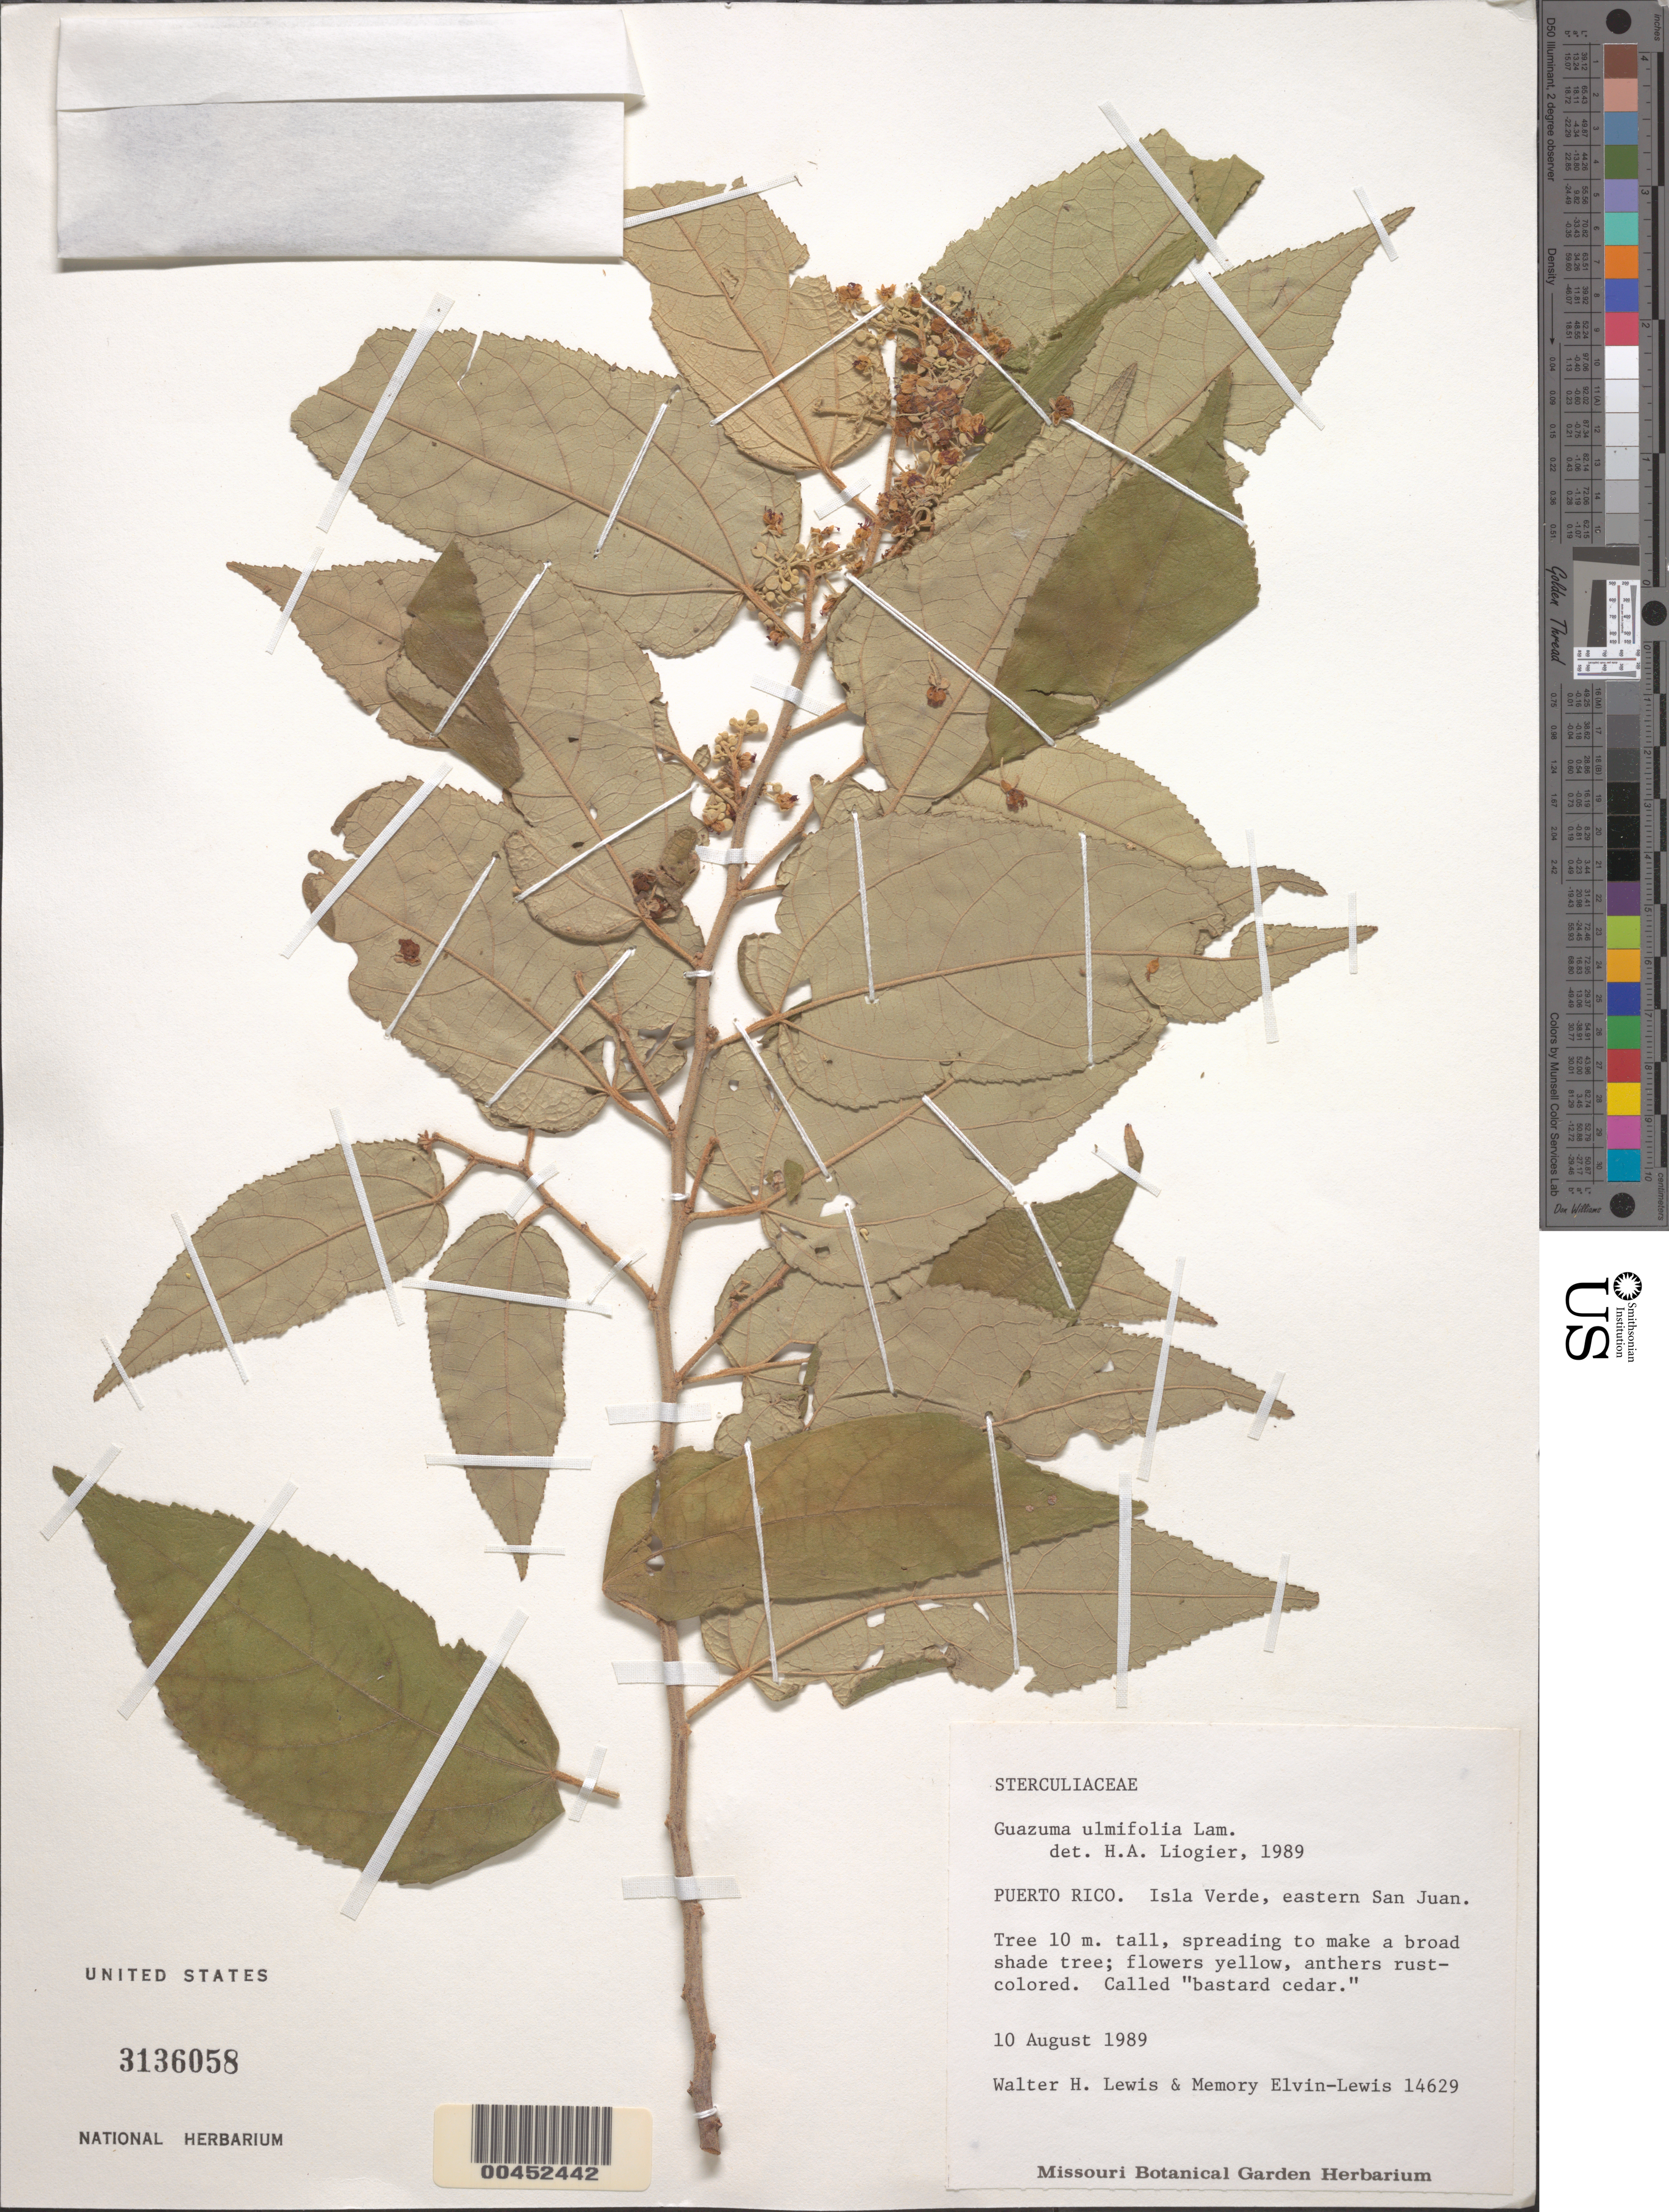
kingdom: Plantae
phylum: Tracheophyta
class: Magnoliopsida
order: Malvales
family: Malvaceae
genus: Guazuma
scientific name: Guazuma ulmifolia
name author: Lam.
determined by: Liogier, Alain H.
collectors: W. H. Lewis & M. Elvin-Lewis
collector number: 14629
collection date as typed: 10 Aug 1989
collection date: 1989-08-10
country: Puerto Rico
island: Greater Antilles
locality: Isla Verde, eastern San Juan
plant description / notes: Common name: Bastard Cedar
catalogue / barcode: US 3136058